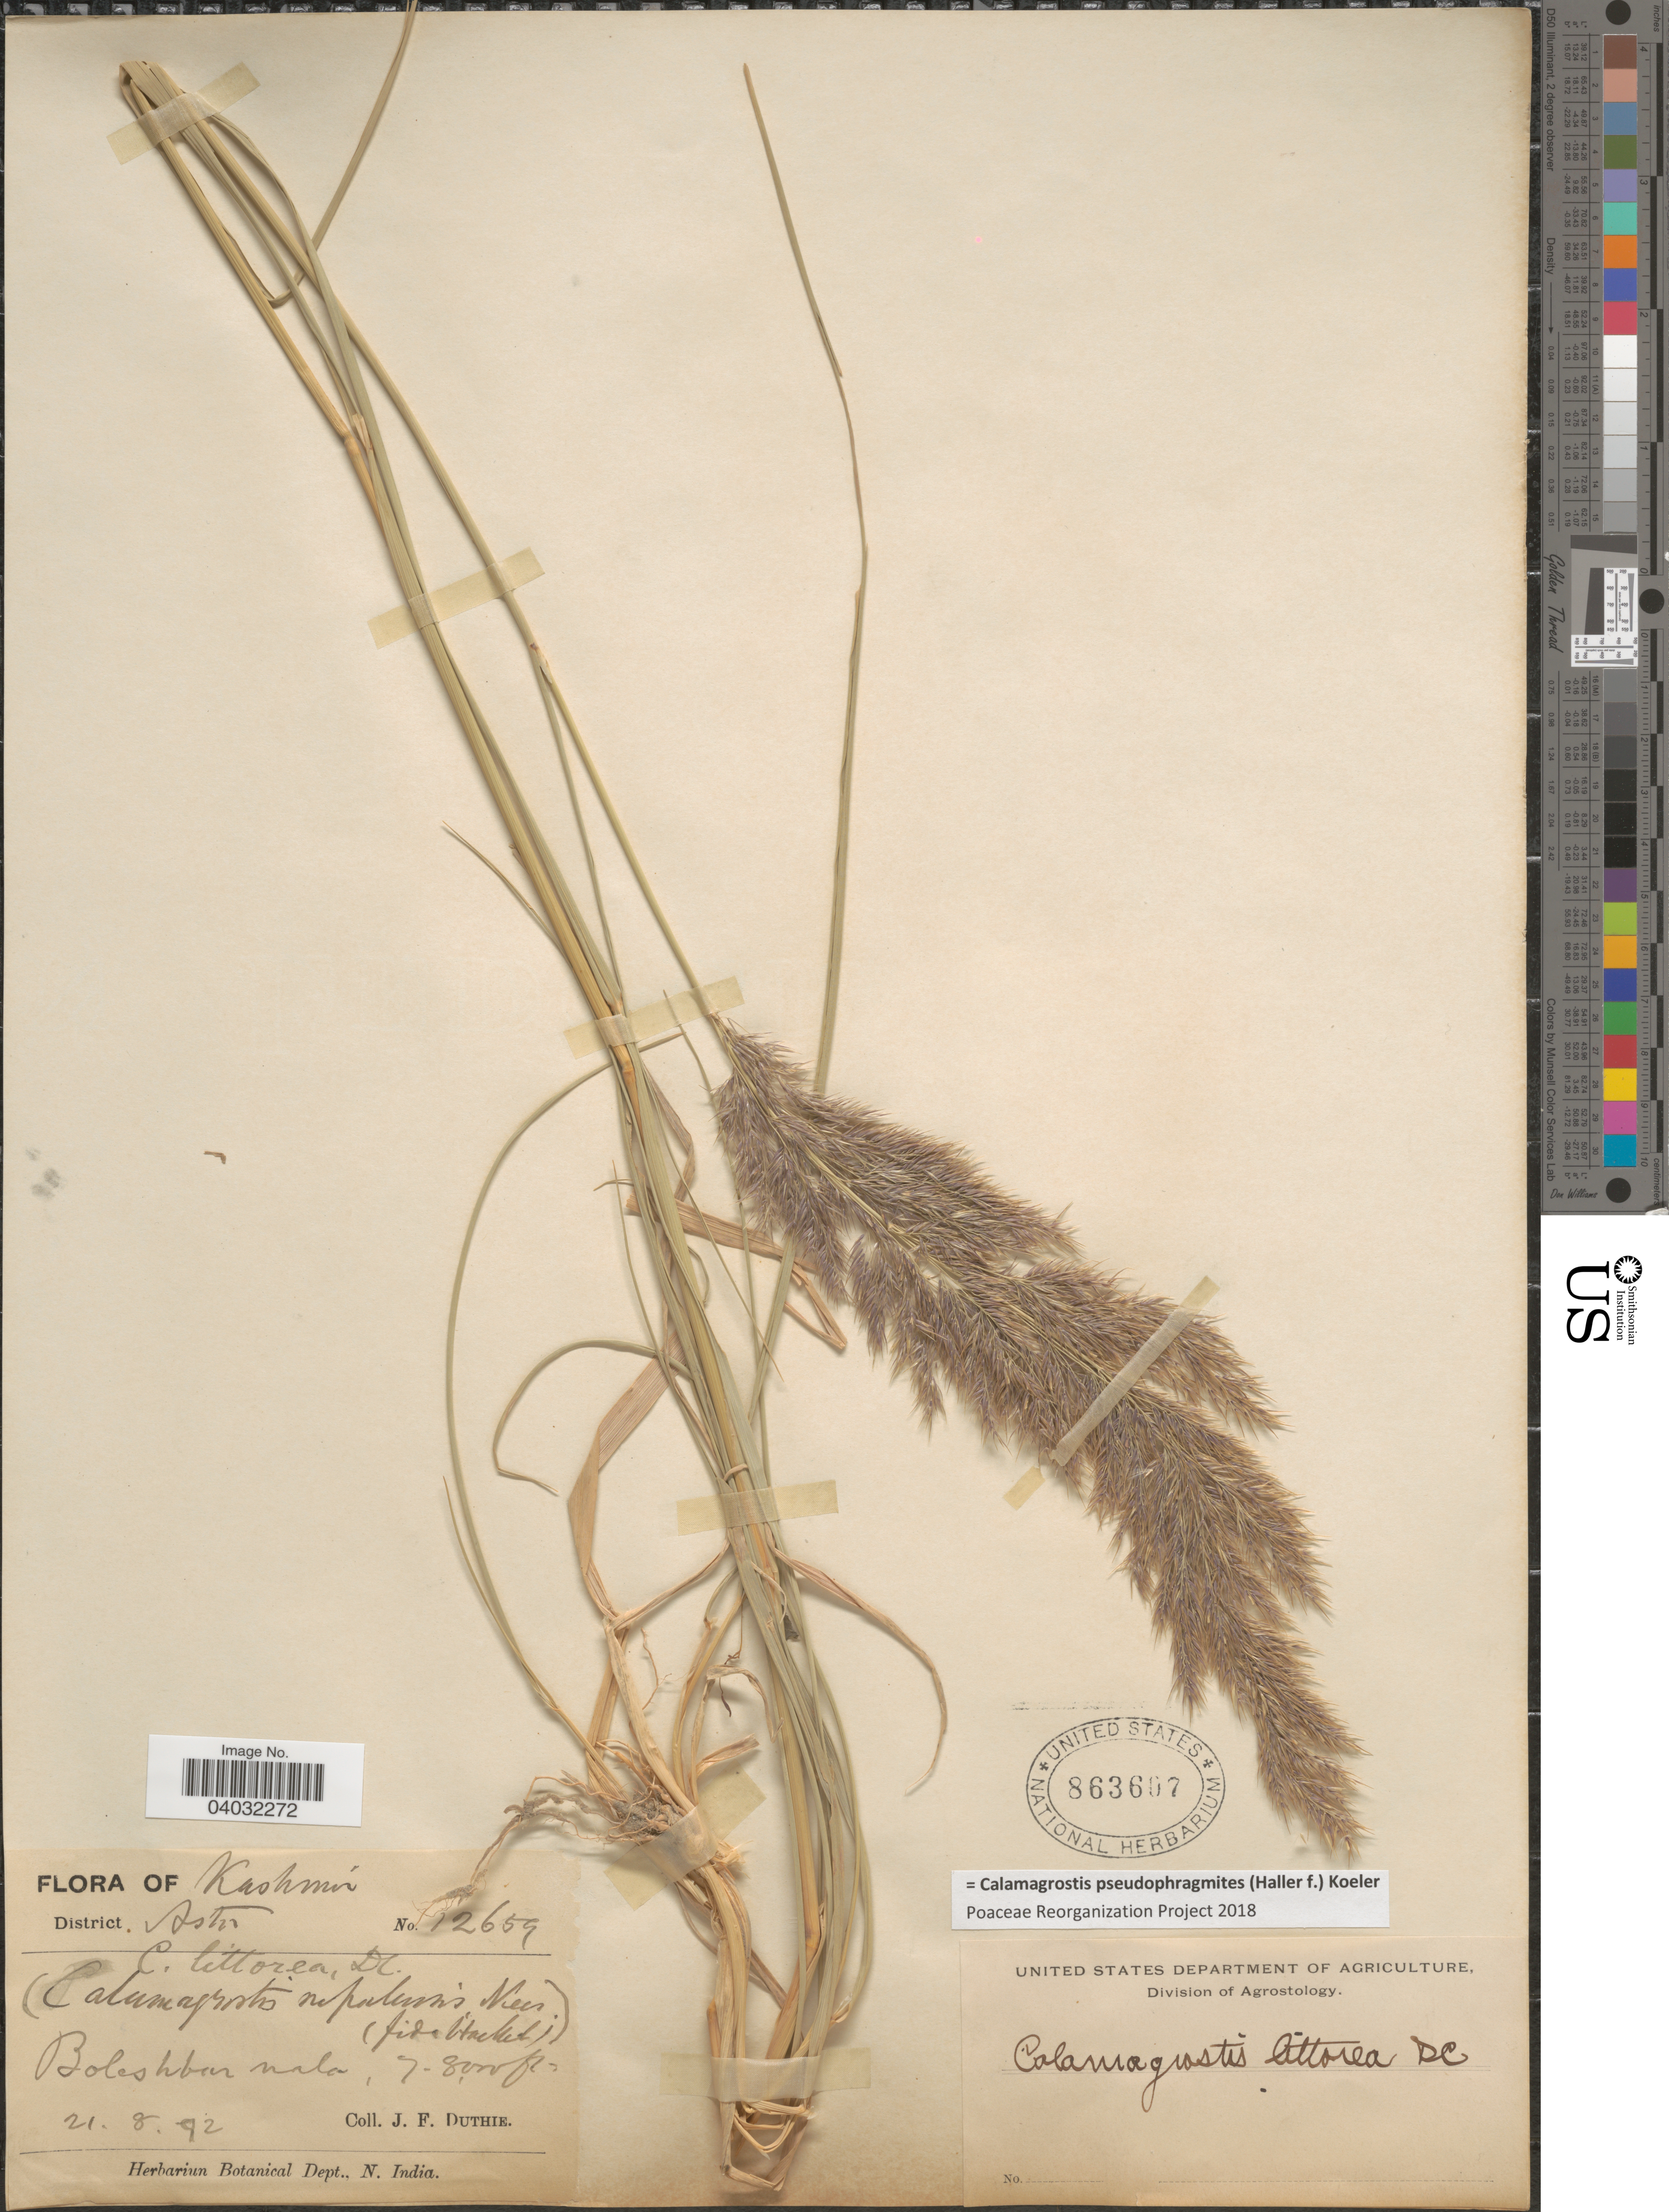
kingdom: Plantae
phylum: Tracheophyta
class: Liliopsida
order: Poales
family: Poaceae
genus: Calamagrostis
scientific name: Calamagrostis pseudophragmites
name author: (Haller f.) Koeler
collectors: J. F. Duthie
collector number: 12659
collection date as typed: Transcribed d/m/y: 21/8/92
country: India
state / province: Jammu and Kashmir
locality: District Asta. Boleshbar nala.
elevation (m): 2134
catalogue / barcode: US 863607